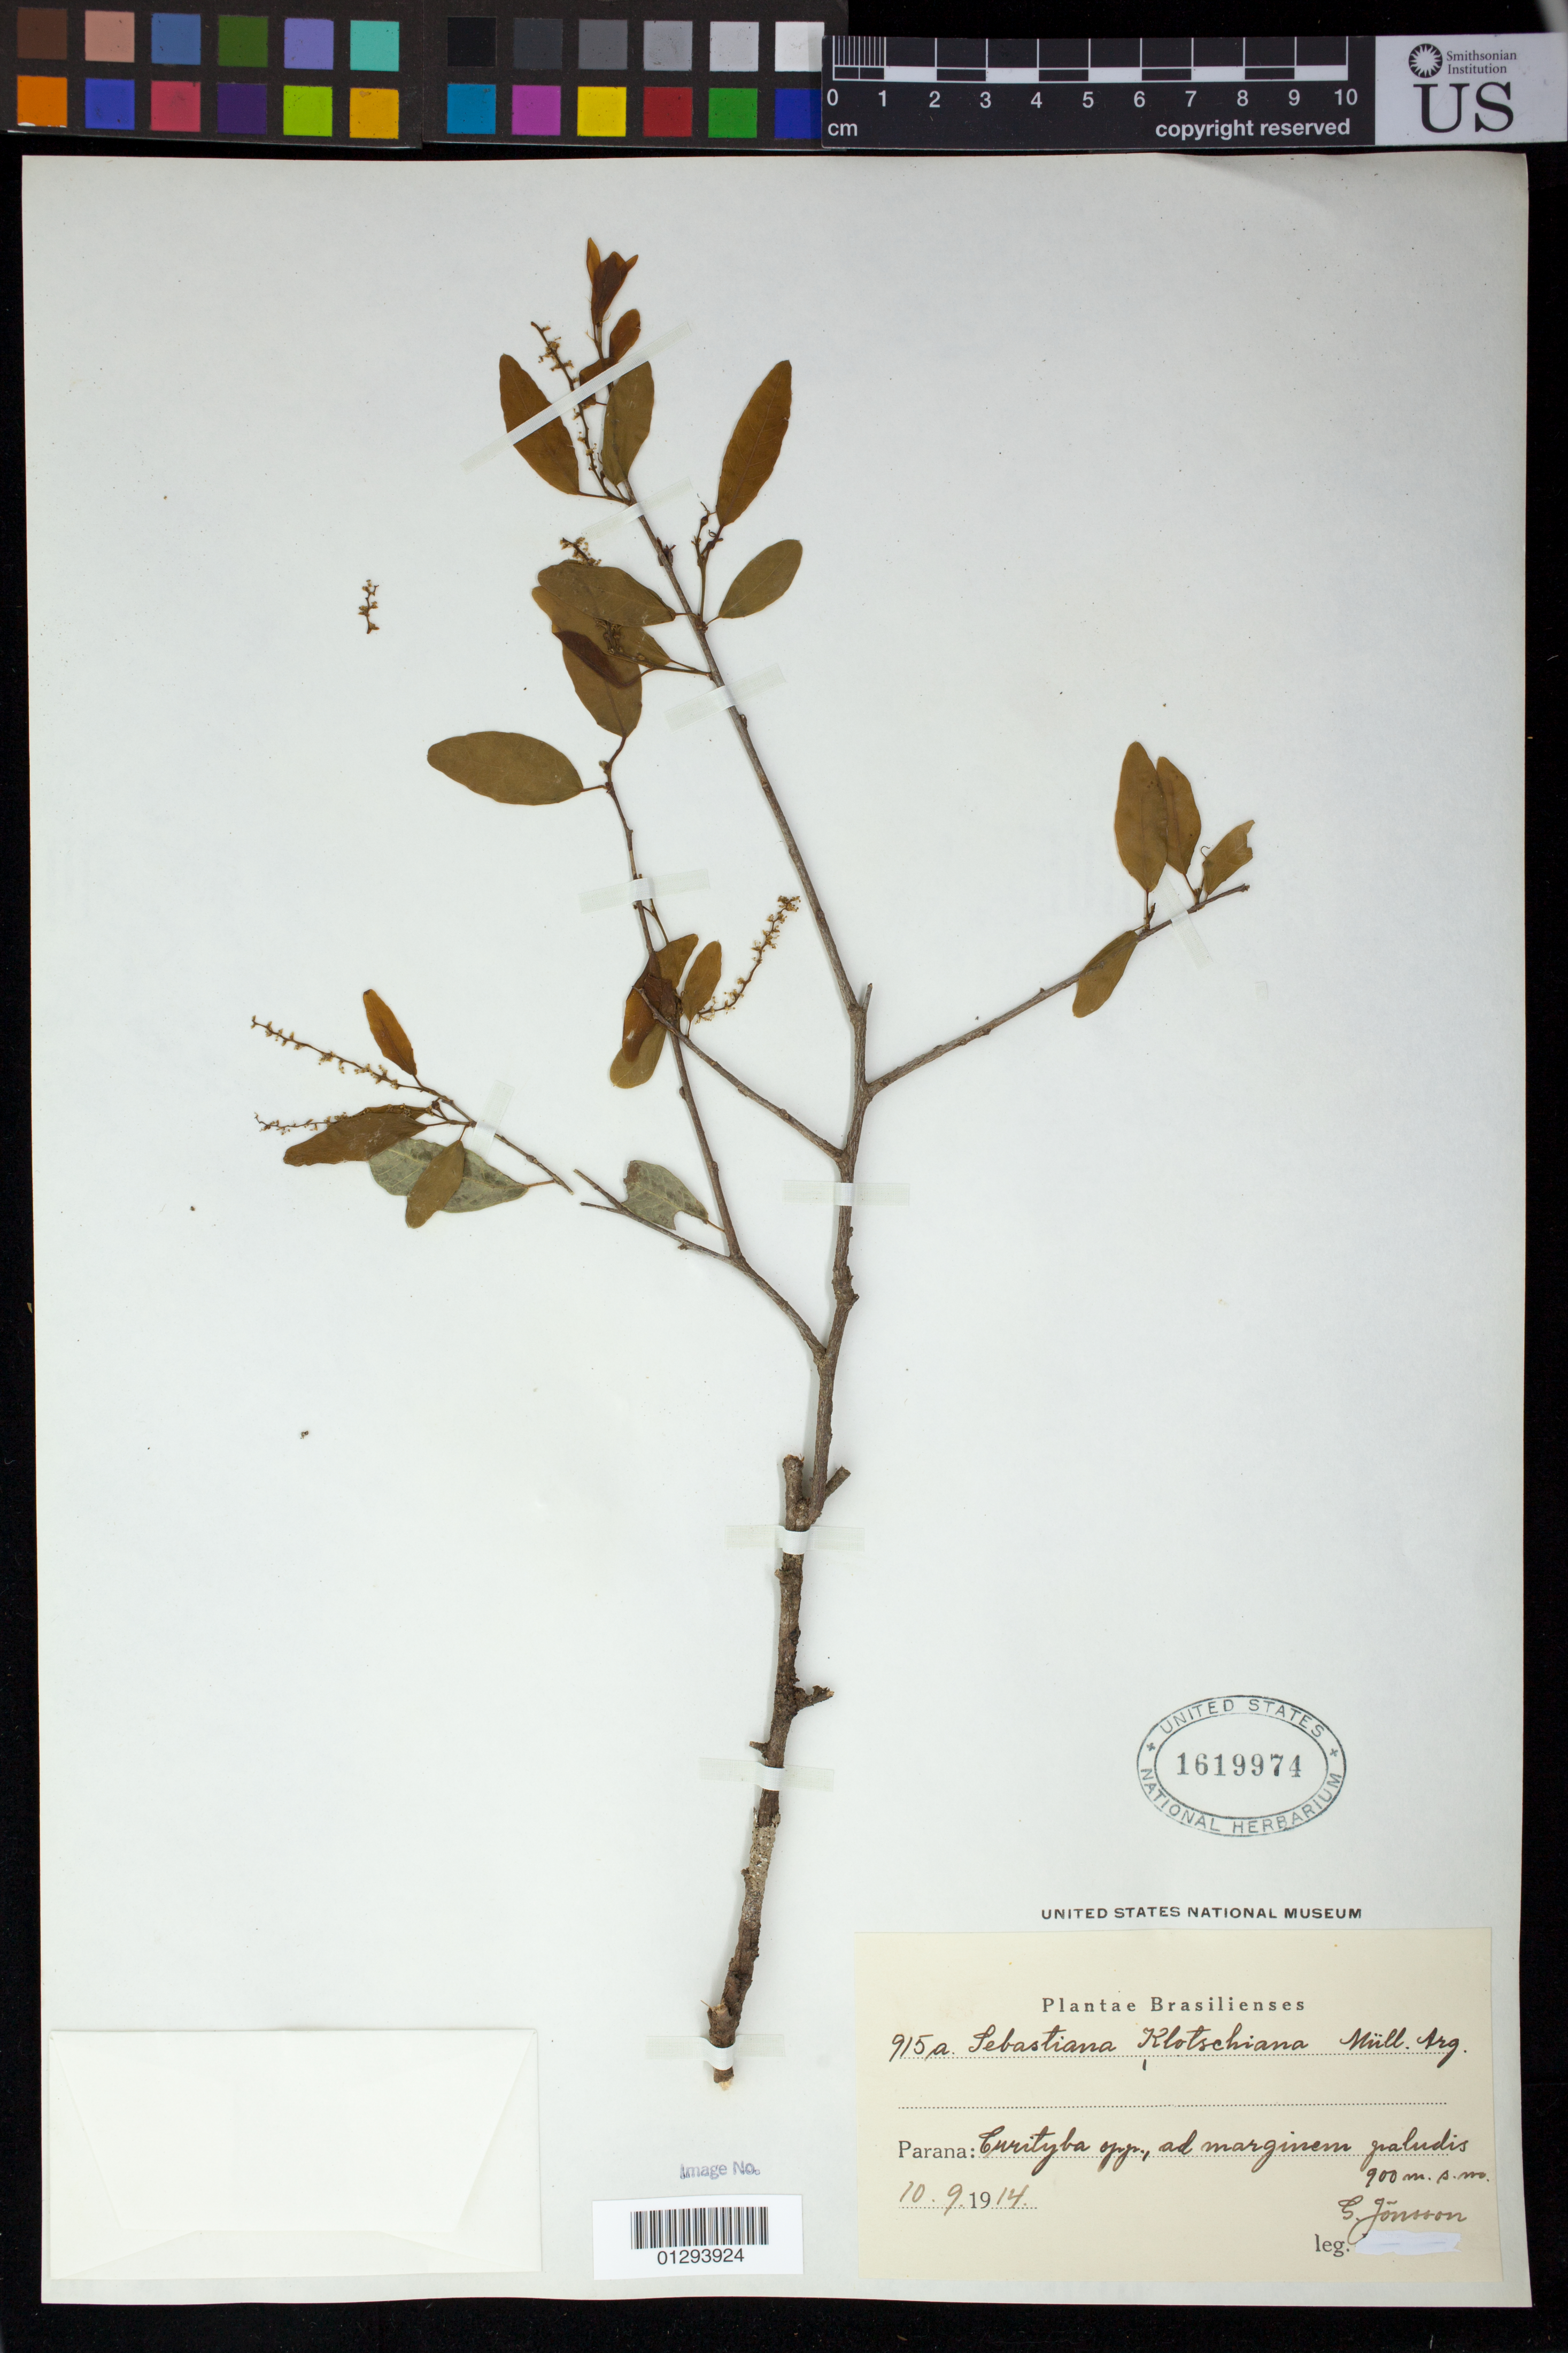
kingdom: Plantae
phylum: Tracheophyta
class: Magnoliopsida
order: Malpighiales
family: Euphorbiaceae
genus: Sebastiania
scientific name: Sebastiania commersoniana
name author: (Baill.) L.B. Sm. & Downs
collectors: G. Jönsson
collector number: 915a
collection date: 1914-09-10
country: Brazil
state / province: Parana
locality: Curityba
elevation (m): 900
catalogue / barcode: US 1619974